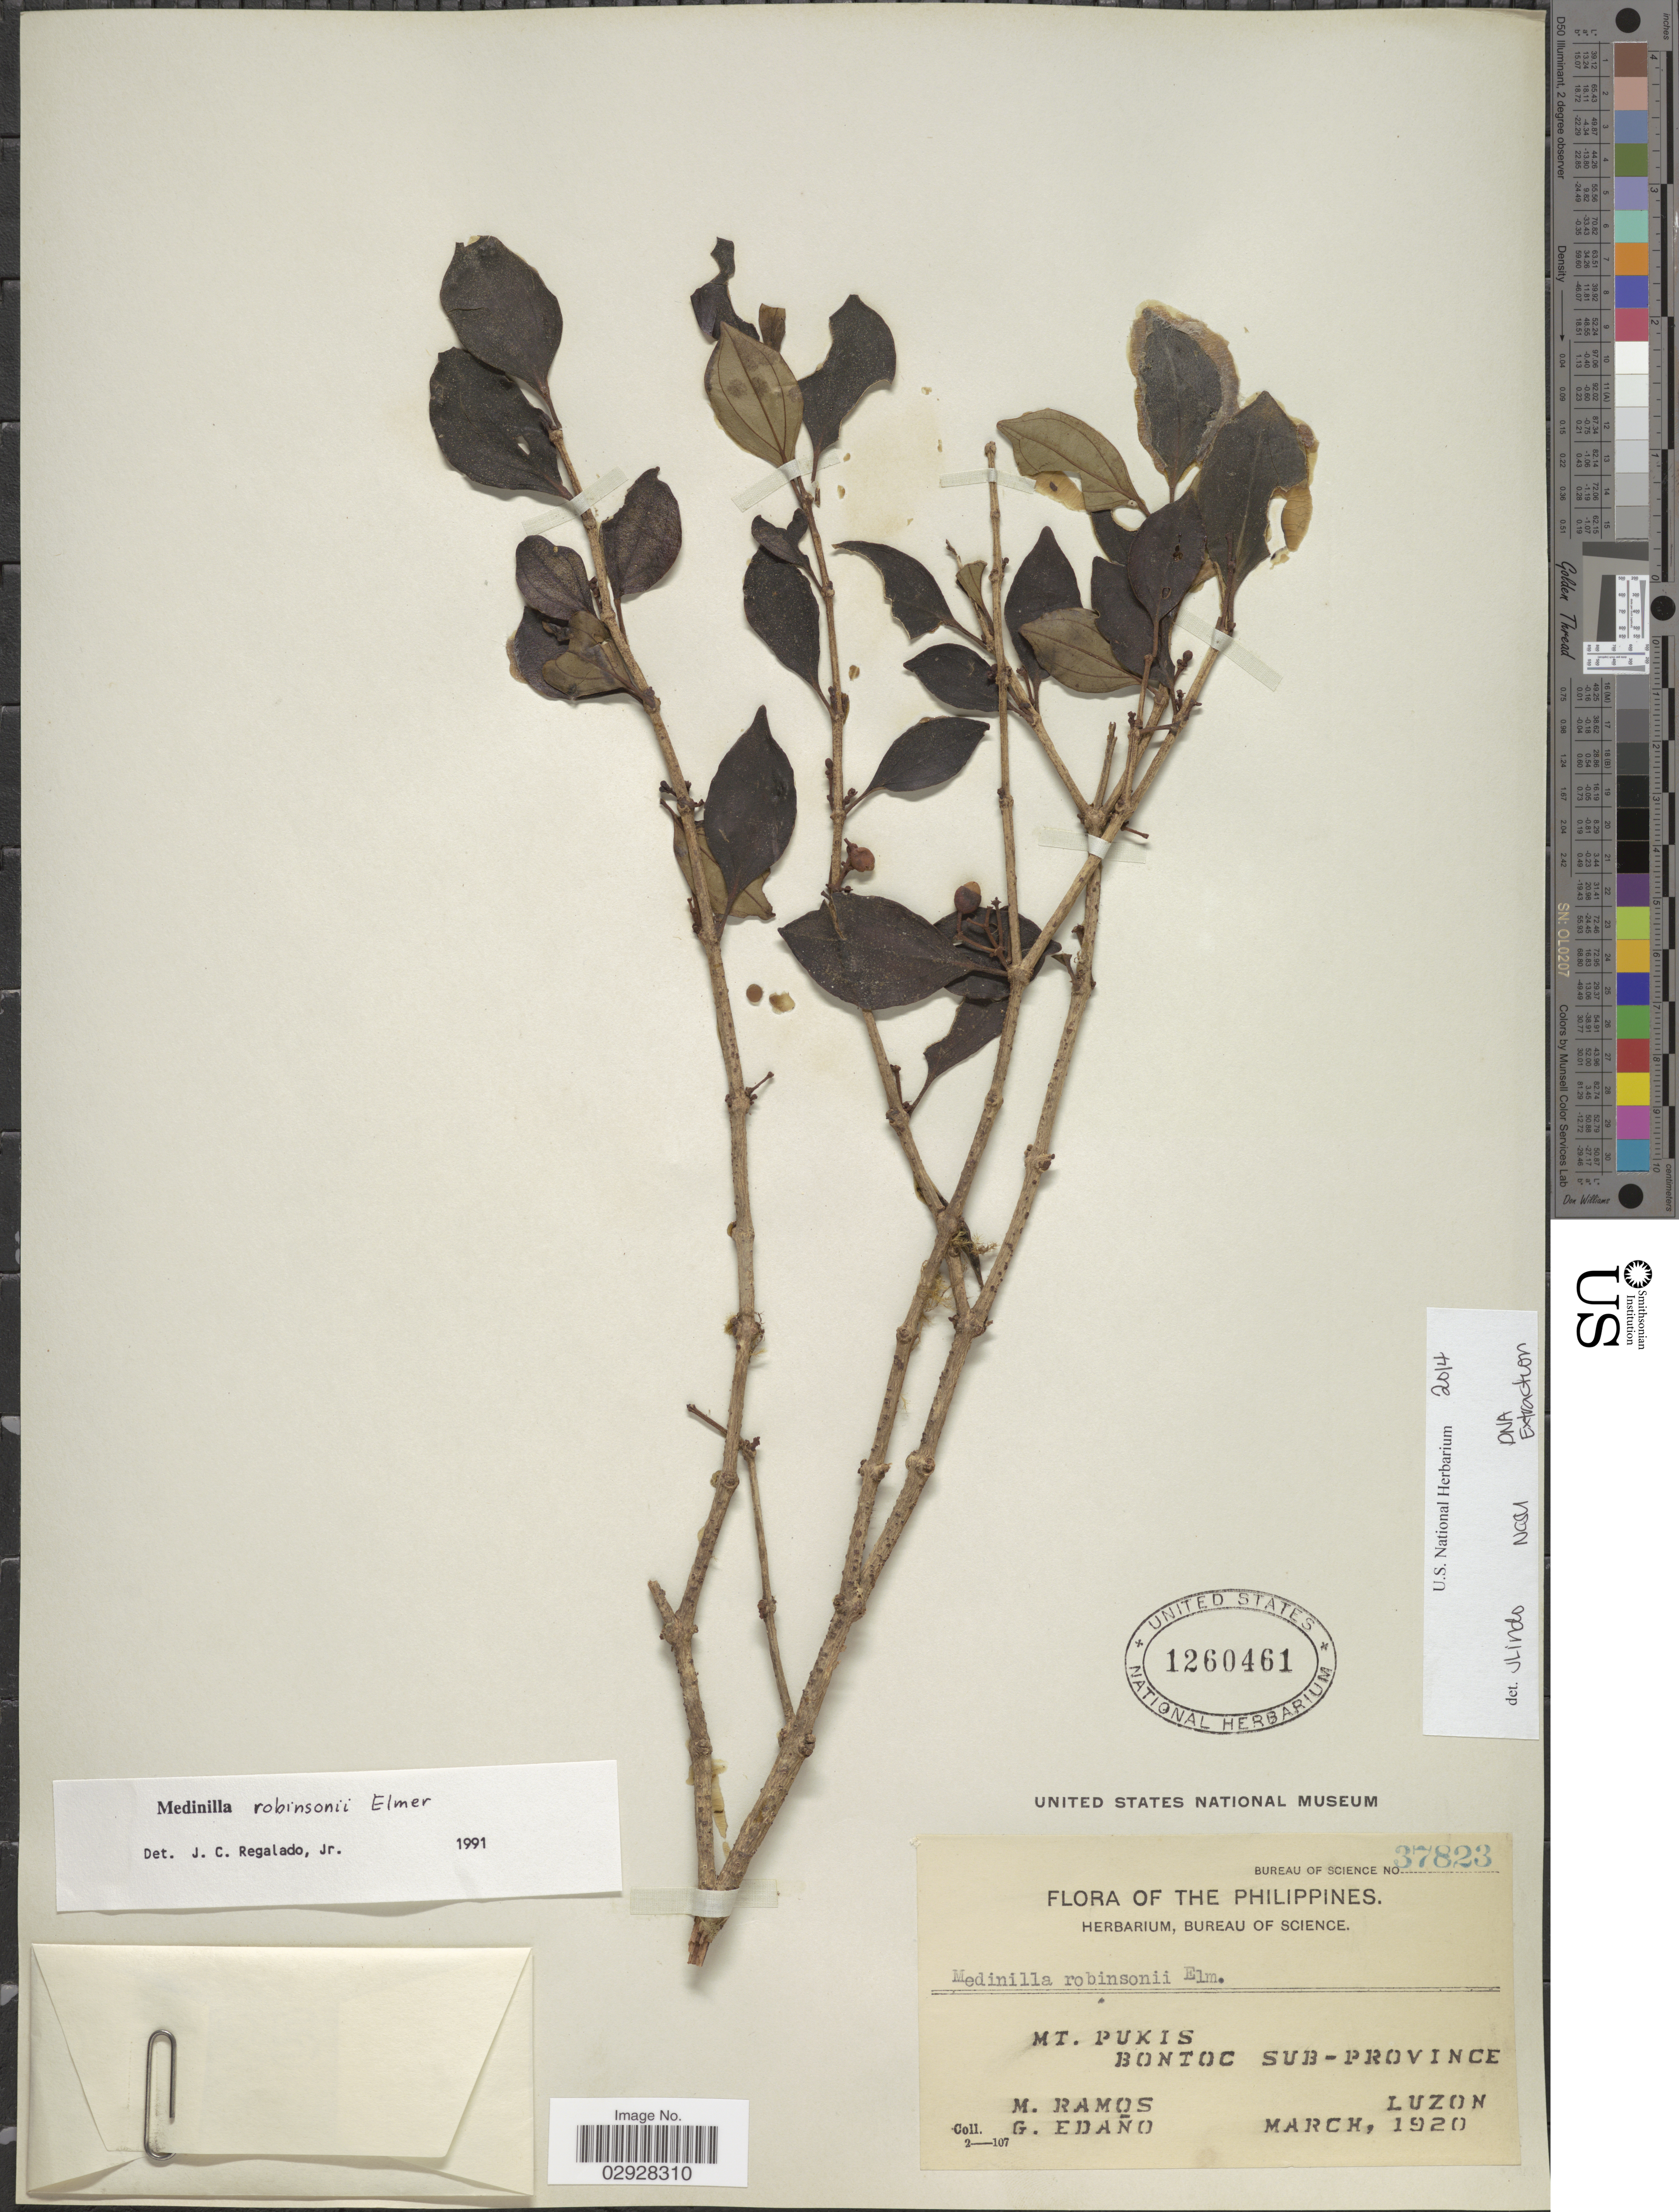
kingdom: Plantae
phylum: Tracheophyta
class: Magnoliopsida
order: Myrtales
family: Melastomataceae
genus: Medinilla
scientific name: Medinilla robinsonii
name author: Elmer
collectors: M. Ramos & G. Edaño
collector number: Bureau of Science 37823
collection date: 1920-03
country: Philippines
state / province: Cordillera (Administrative Region)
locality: Mt. Pukis, Bontoc Sub-province Luzon.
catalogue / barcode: US 1260461